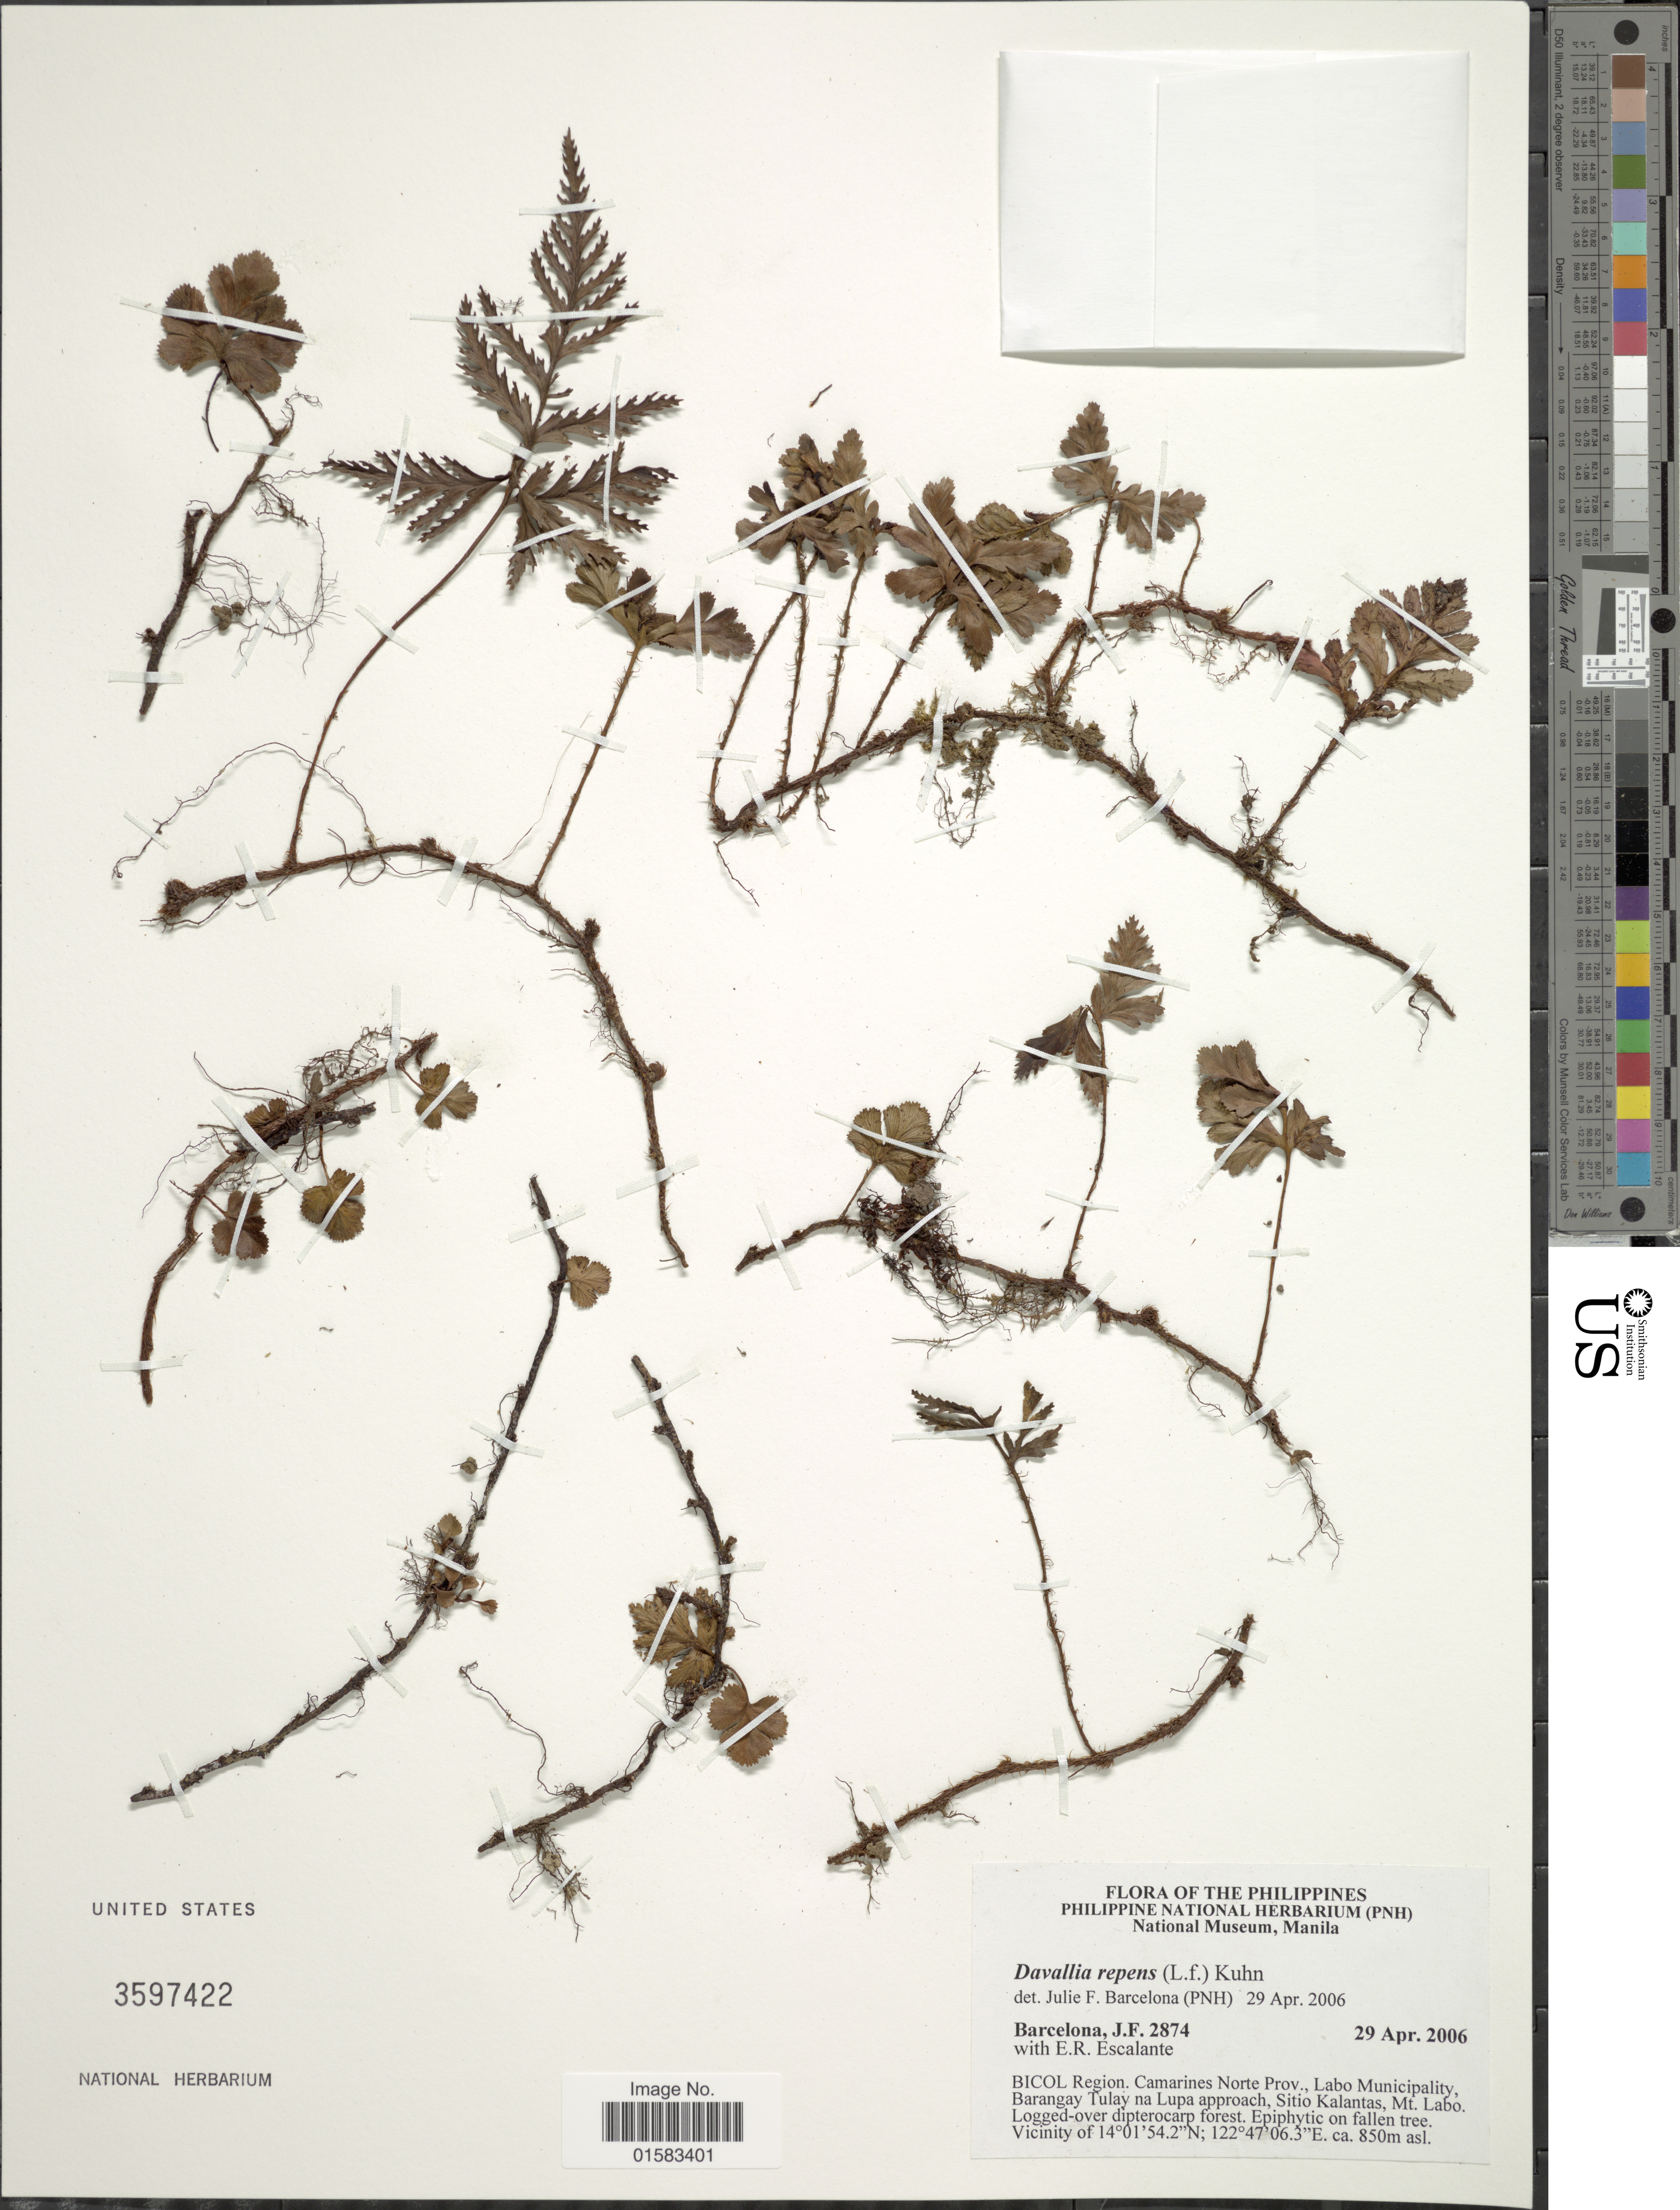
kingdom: Plantae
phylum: Tracheophyta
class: Polypodiopsida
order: Polypodiales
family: Davalliaceae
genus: Davallia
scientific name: Davallia repens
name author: (L. f.) Kuhn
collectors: J. F. Barcelona & E. Escalante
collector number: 2874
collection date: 2006-04-29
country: Philippines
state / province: Bicol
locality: Camarines Norte Prov., Labo Municipality Barangay Tulay ma Lupa approach, Sitio Kalantas, Mt. Labo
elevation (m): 850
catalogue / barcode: US 3597422